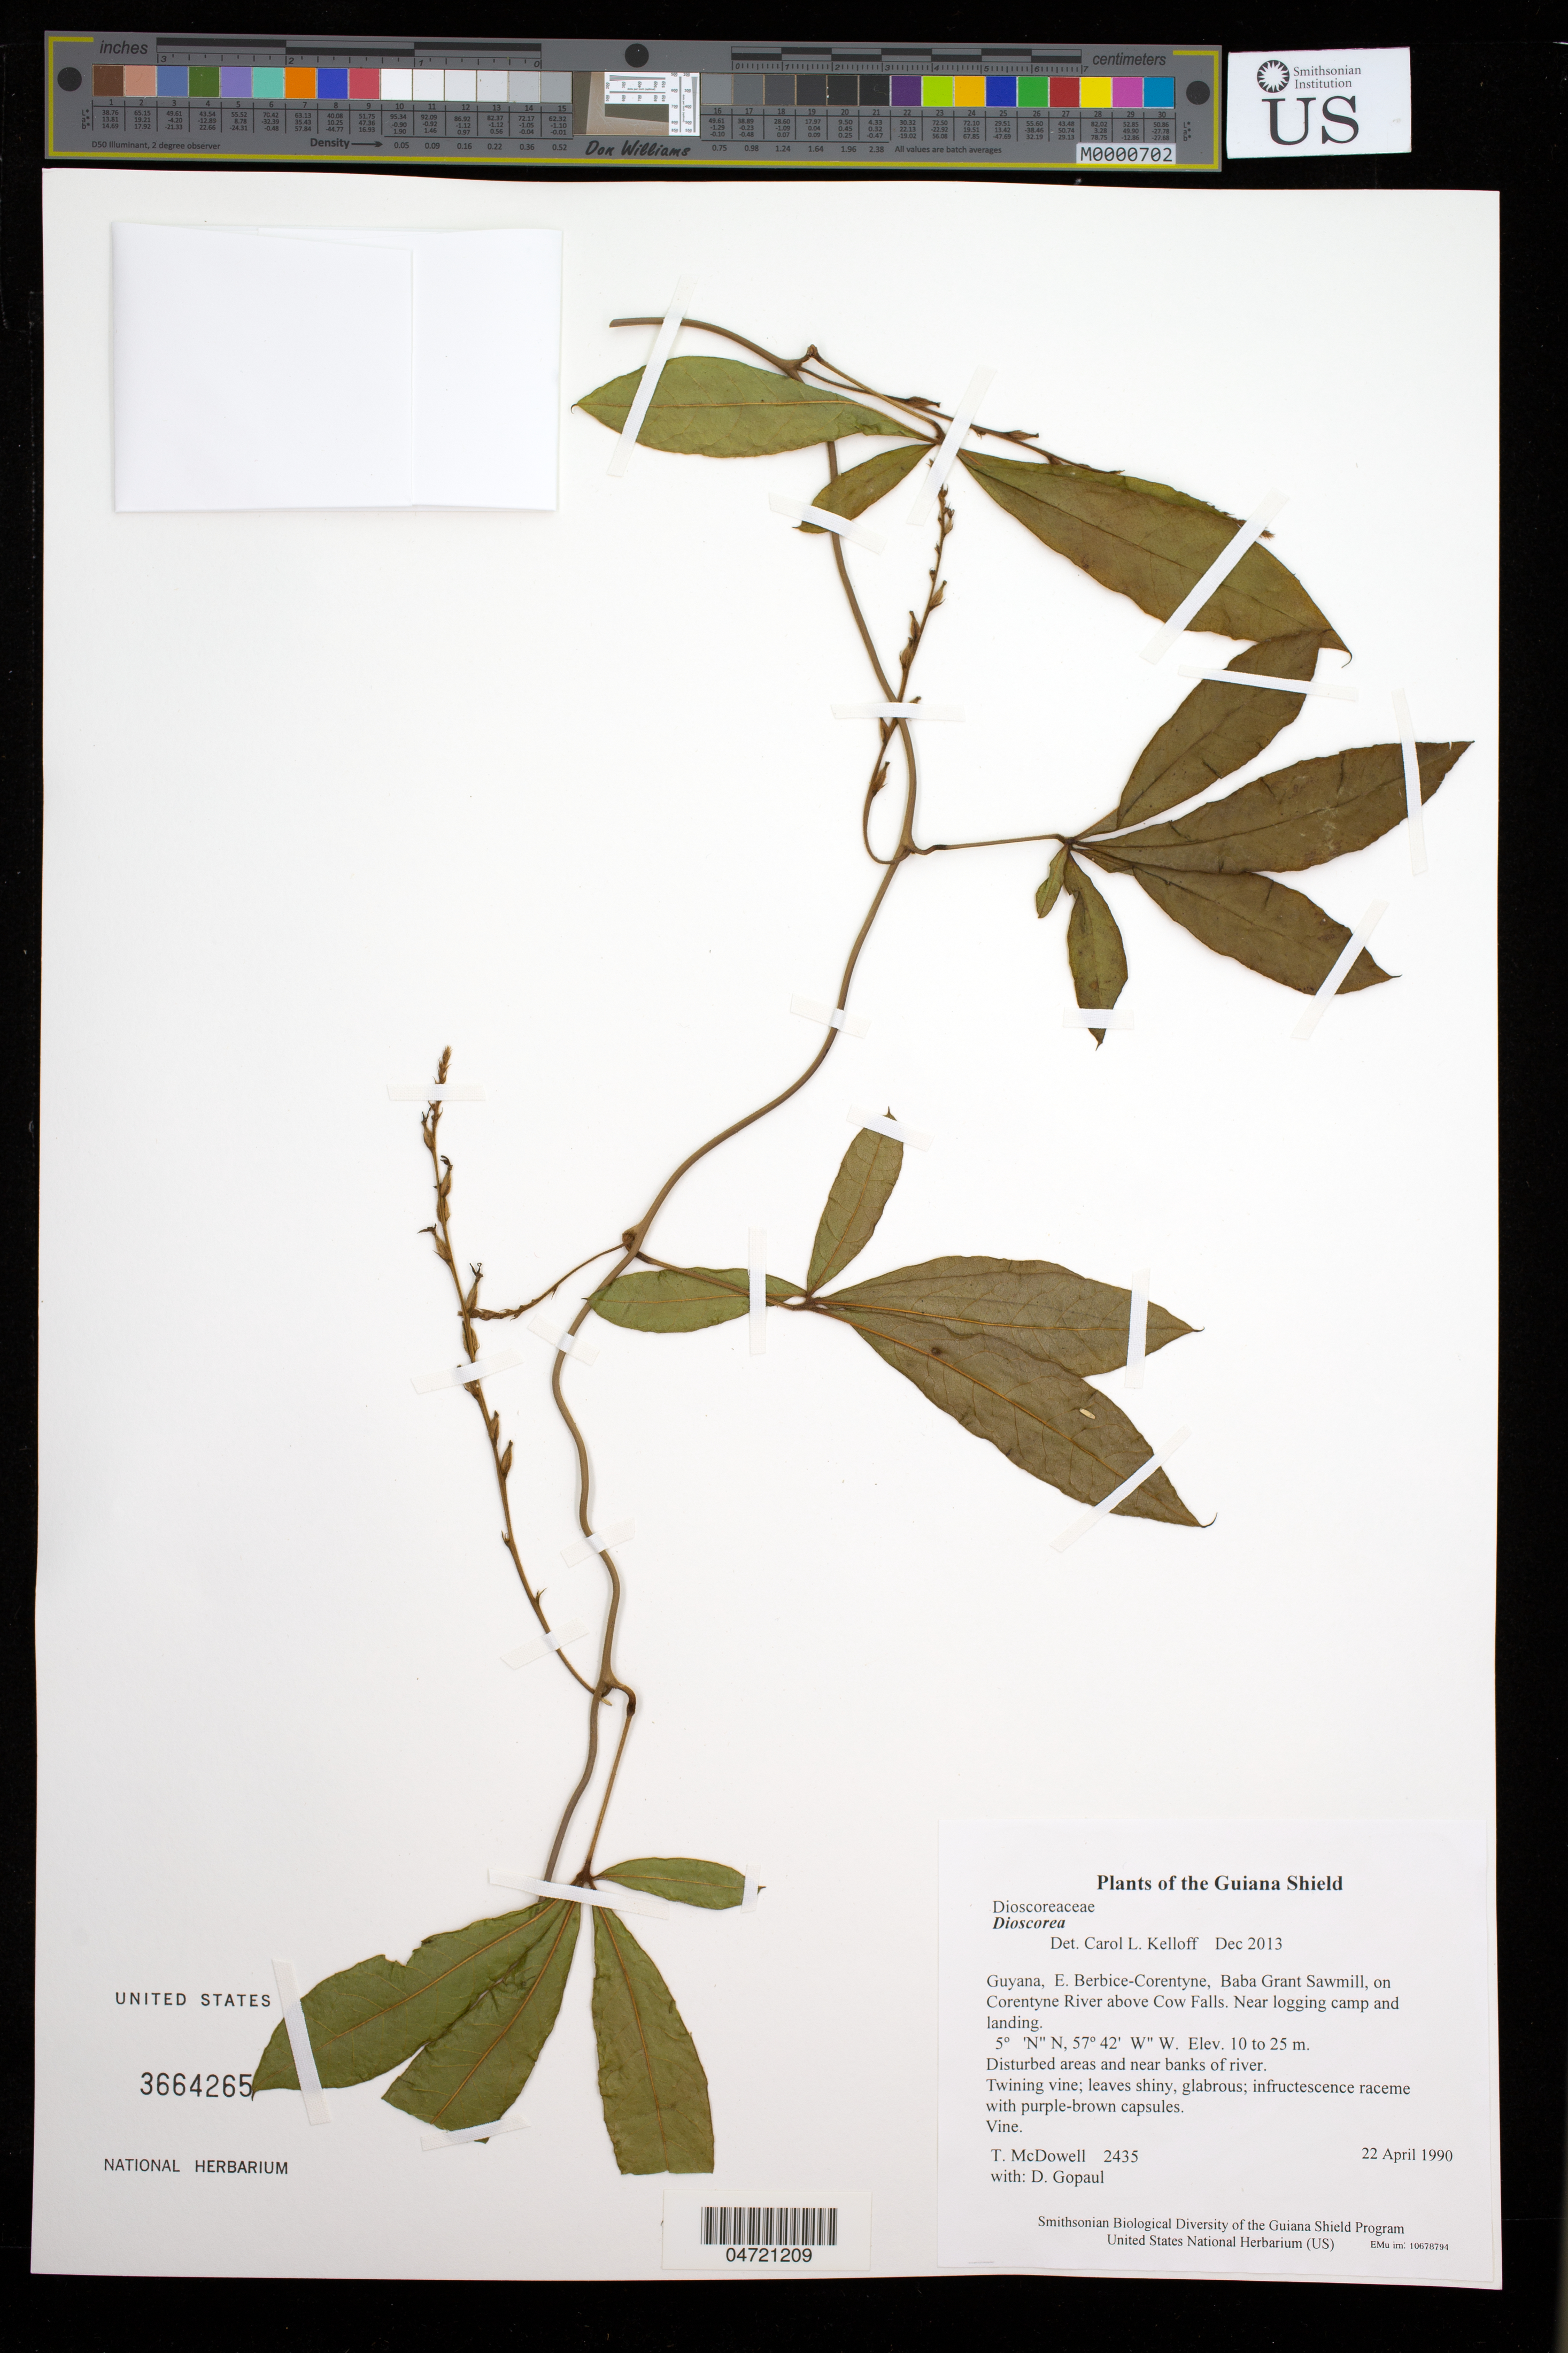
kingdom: Plantae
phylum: Tracheophyta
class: Liliopsida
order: Dioscoreales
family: Dioscoreaceae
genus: Dioscorea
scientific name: Dioscorea sp.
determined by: Kelloff, Carol L., (US), Smithsonian Institution - National Museum of Natural History (UNITED STATES)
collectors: T. McDowell & D. Gopaul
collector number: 2435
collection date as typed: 22 April 1990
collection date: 1990-04-22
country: Guyana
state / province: E. Berbice-Corentyne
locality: Baba Grant Sawmill, on Corentyne River above Cow Falls. Near logging camp and landing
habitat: Disturbed areas and near banks of river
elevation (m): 10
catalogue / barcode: US 3664265